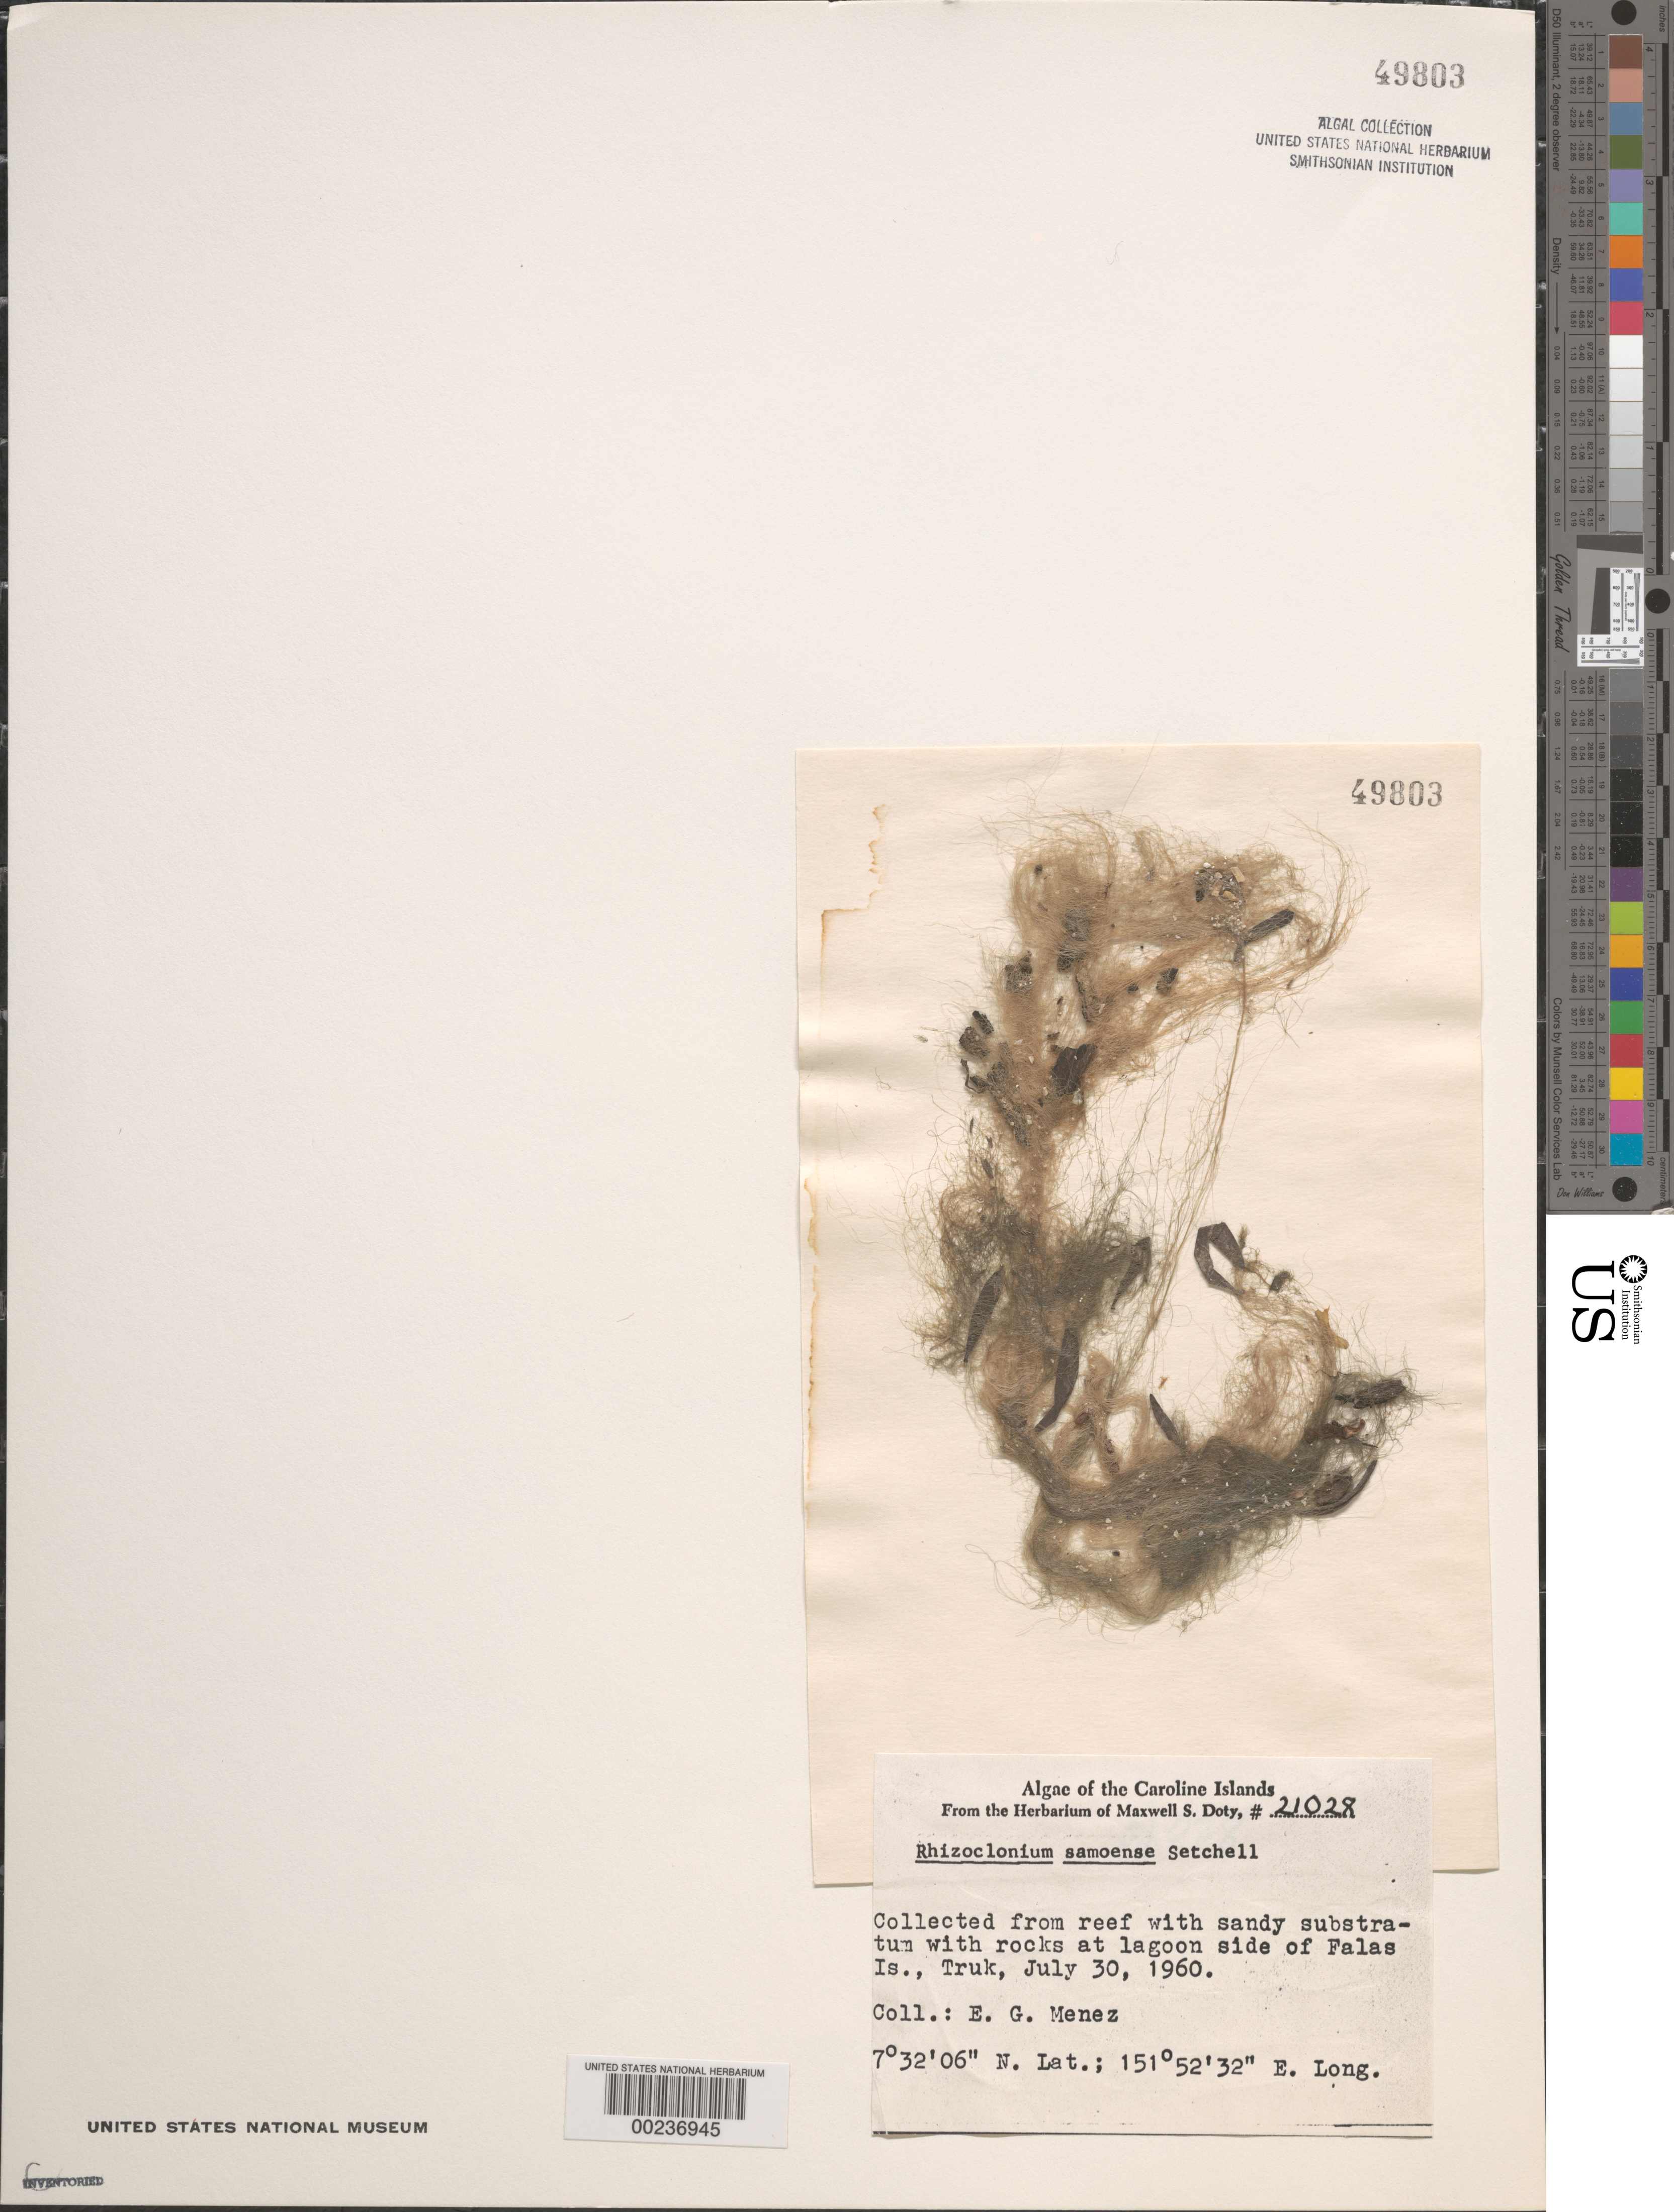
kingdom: Plantae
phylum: Chlorophyta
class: Ulvophyceae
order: Cladophorales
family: Cladophoraceae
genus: Pseudorhizoclonium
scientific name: Pseudorhizoclonium africanum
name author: (Kütz.) C. Boedeker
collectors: Meñez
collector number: MSD 21028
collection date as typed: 30 Jul 1960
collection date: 1960-07-30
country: Micronesia, Federated States of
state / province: Truk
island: Falas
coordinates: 7 32' 06" N, 151 52' 32" E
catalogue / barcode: US 49803